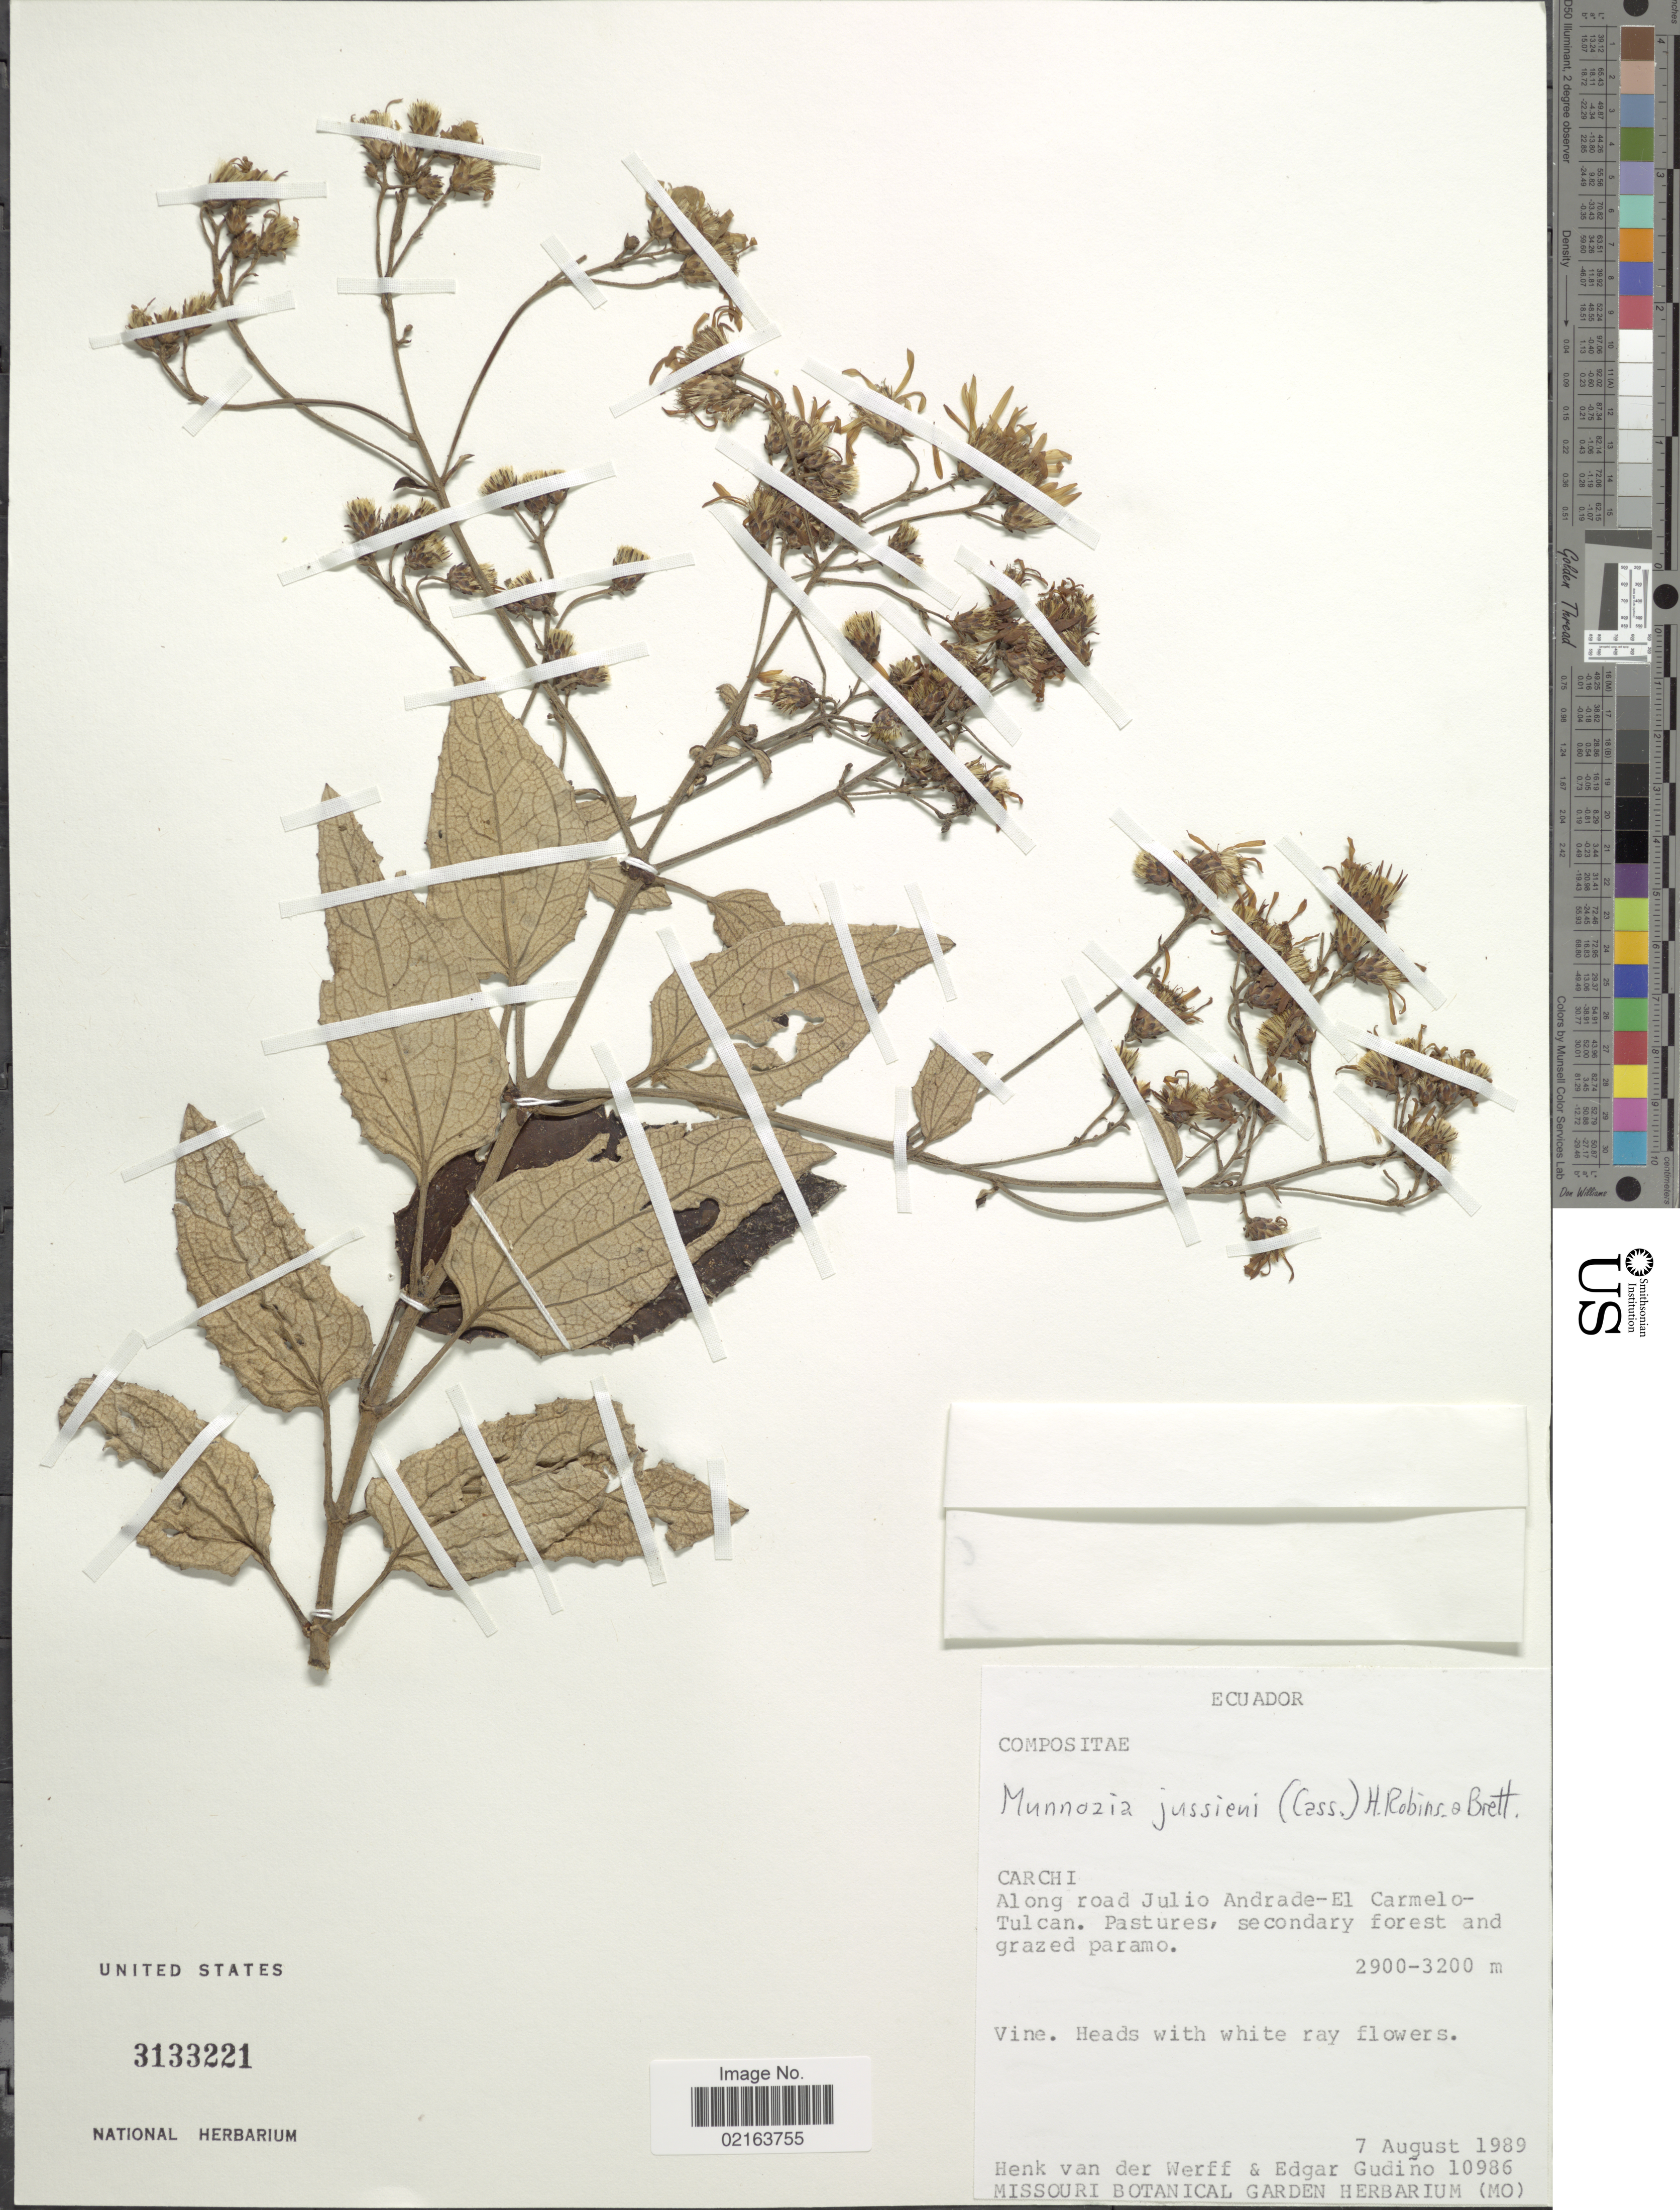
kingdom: Plantae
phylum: Tracheophyta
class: Magnoliopsida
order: Asterales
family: Asteraceae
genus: Munnozia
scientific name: Munnozia jussieui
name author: (Cass.) H. Rob. & Brettell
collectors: H. van der Werff & E. Gudiño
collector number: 10986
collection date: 1989-08-07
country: Ecuador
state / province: Carchi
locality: Carchi, Along road Julio Andrade-El Carmelo-Tulcan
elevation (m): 2900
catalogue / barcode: US 3133221